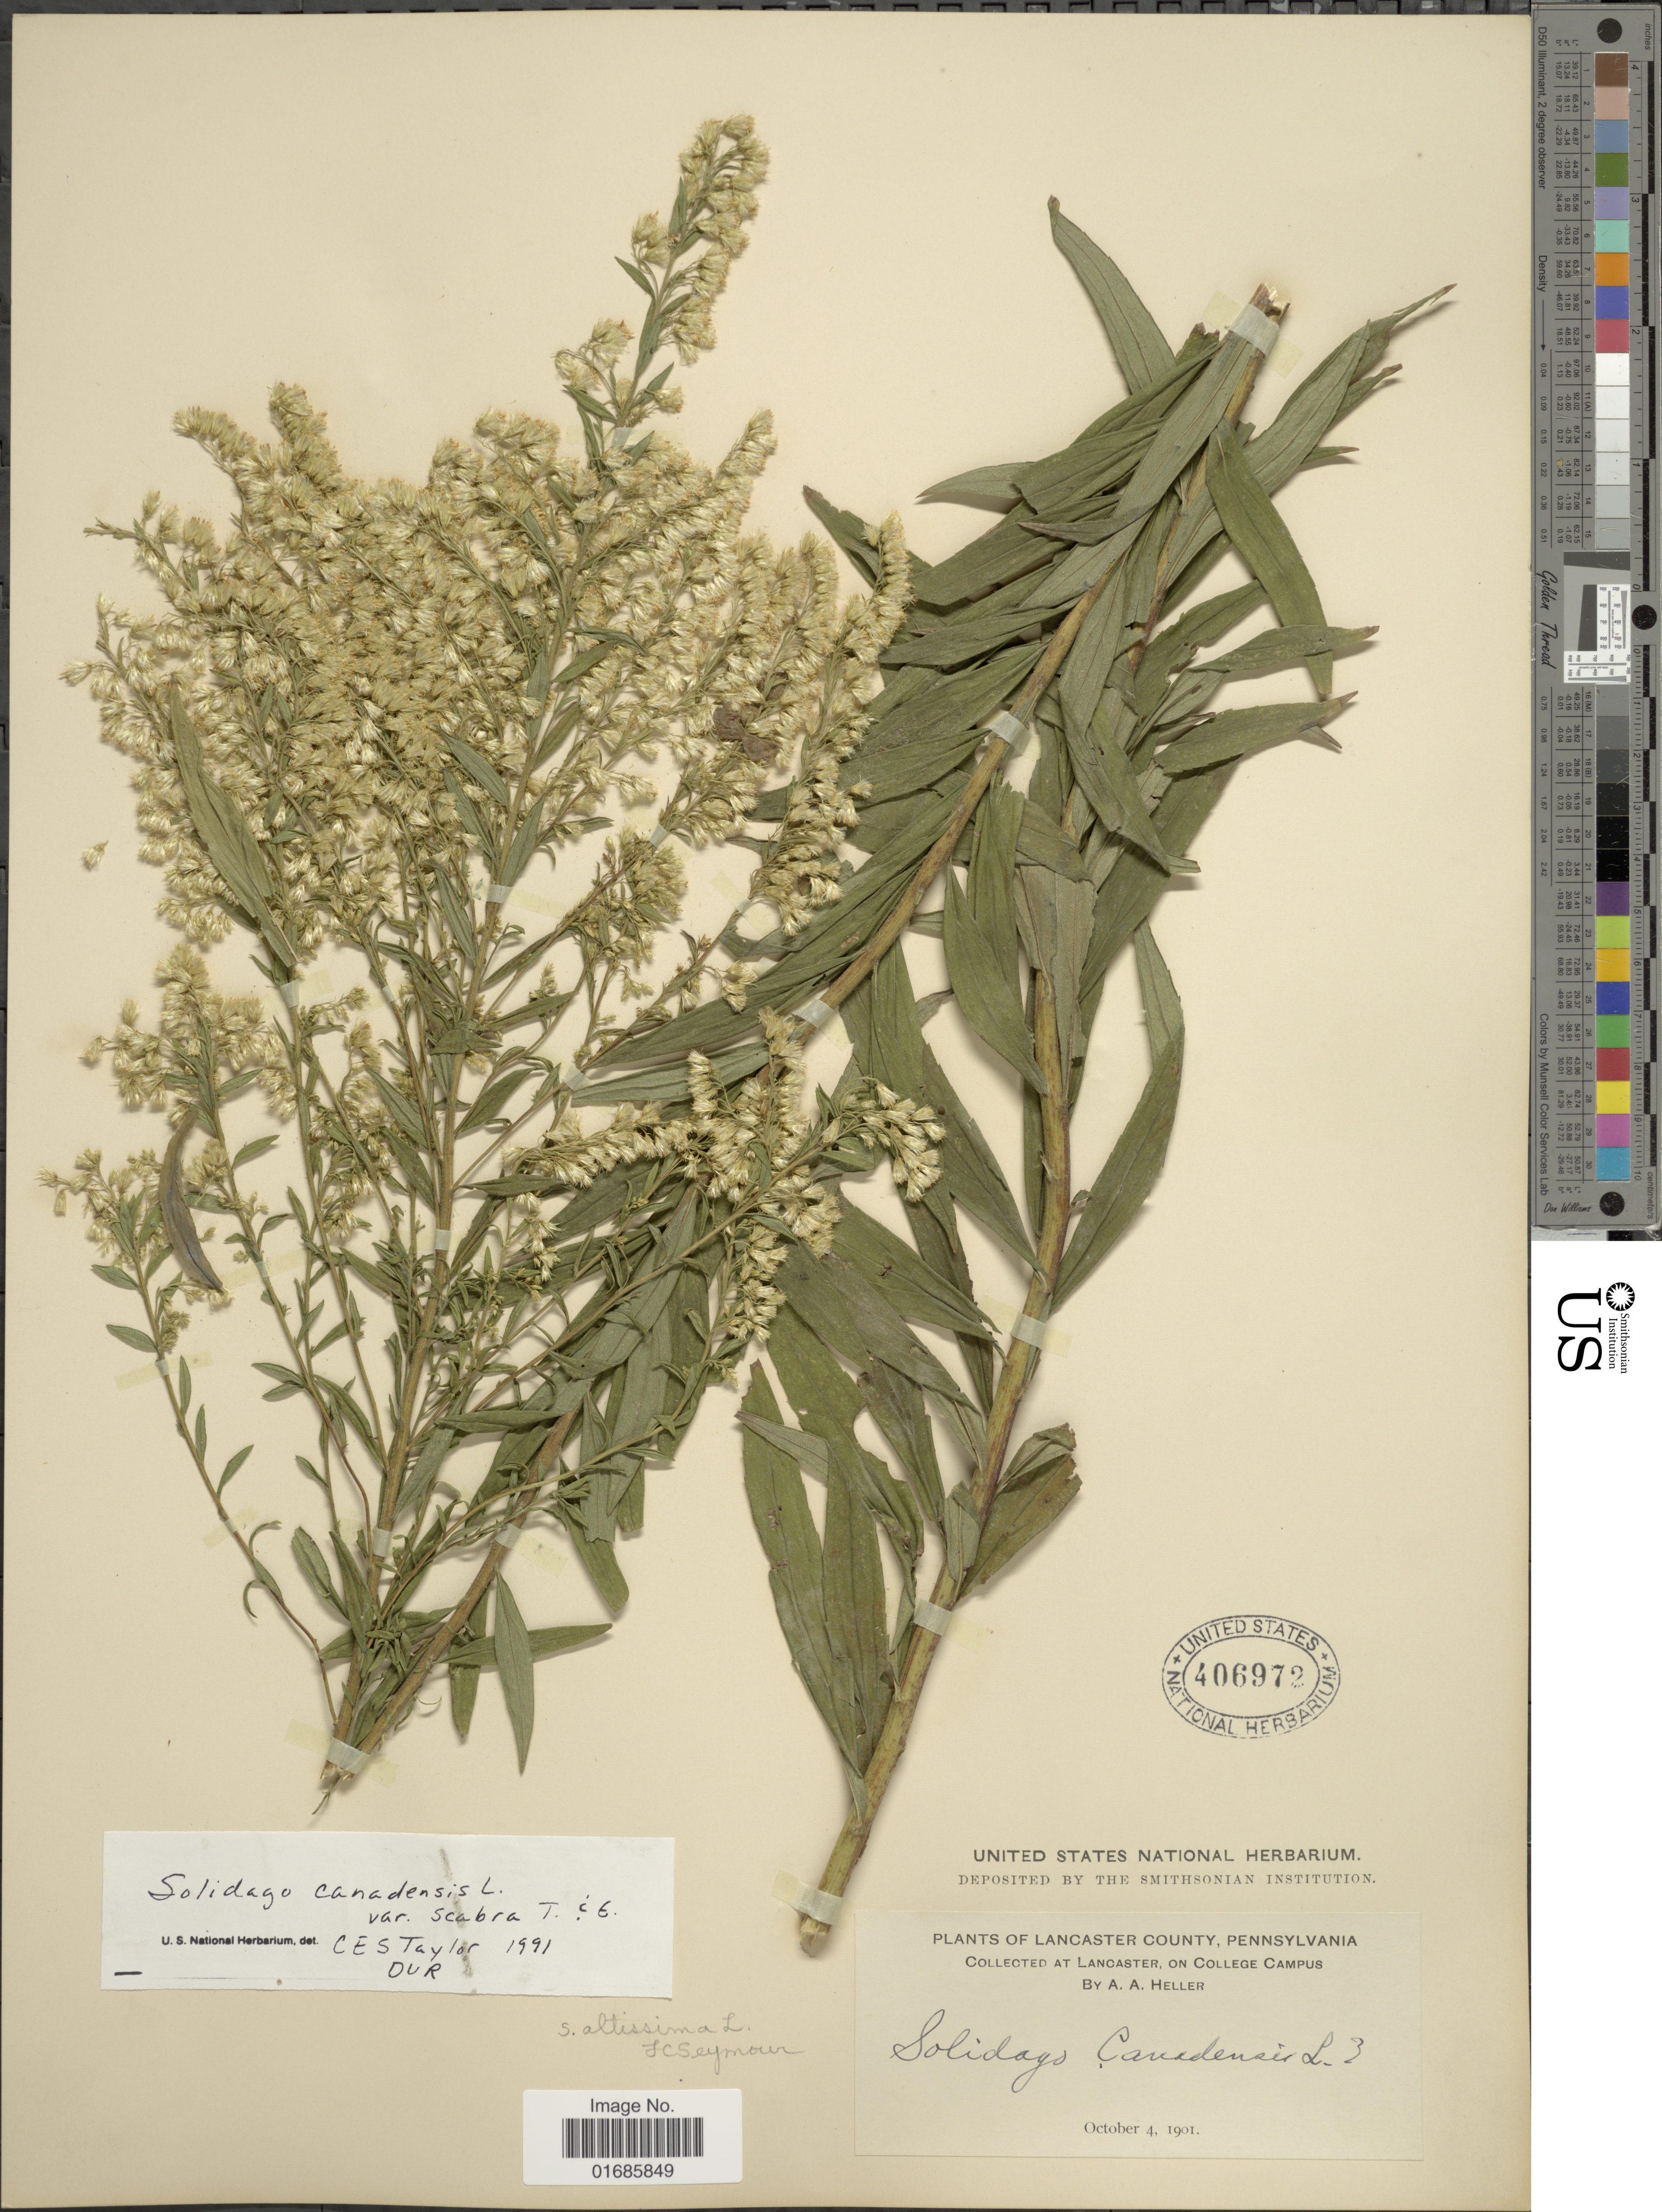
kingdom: Plantae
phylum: Tracheophyta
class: Magnoliopsida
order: Asterales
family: Asteraceae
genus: Solidago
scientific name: Solidago canadensis var. scabra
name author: (Muhl. ex Willd.) Torr. & A. Gray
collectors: A. A. Heller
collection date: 1901-10-04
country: United States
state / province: Pennsylvania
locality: Lancaster County, Lancaster, on College Campus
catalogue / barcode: US 406972